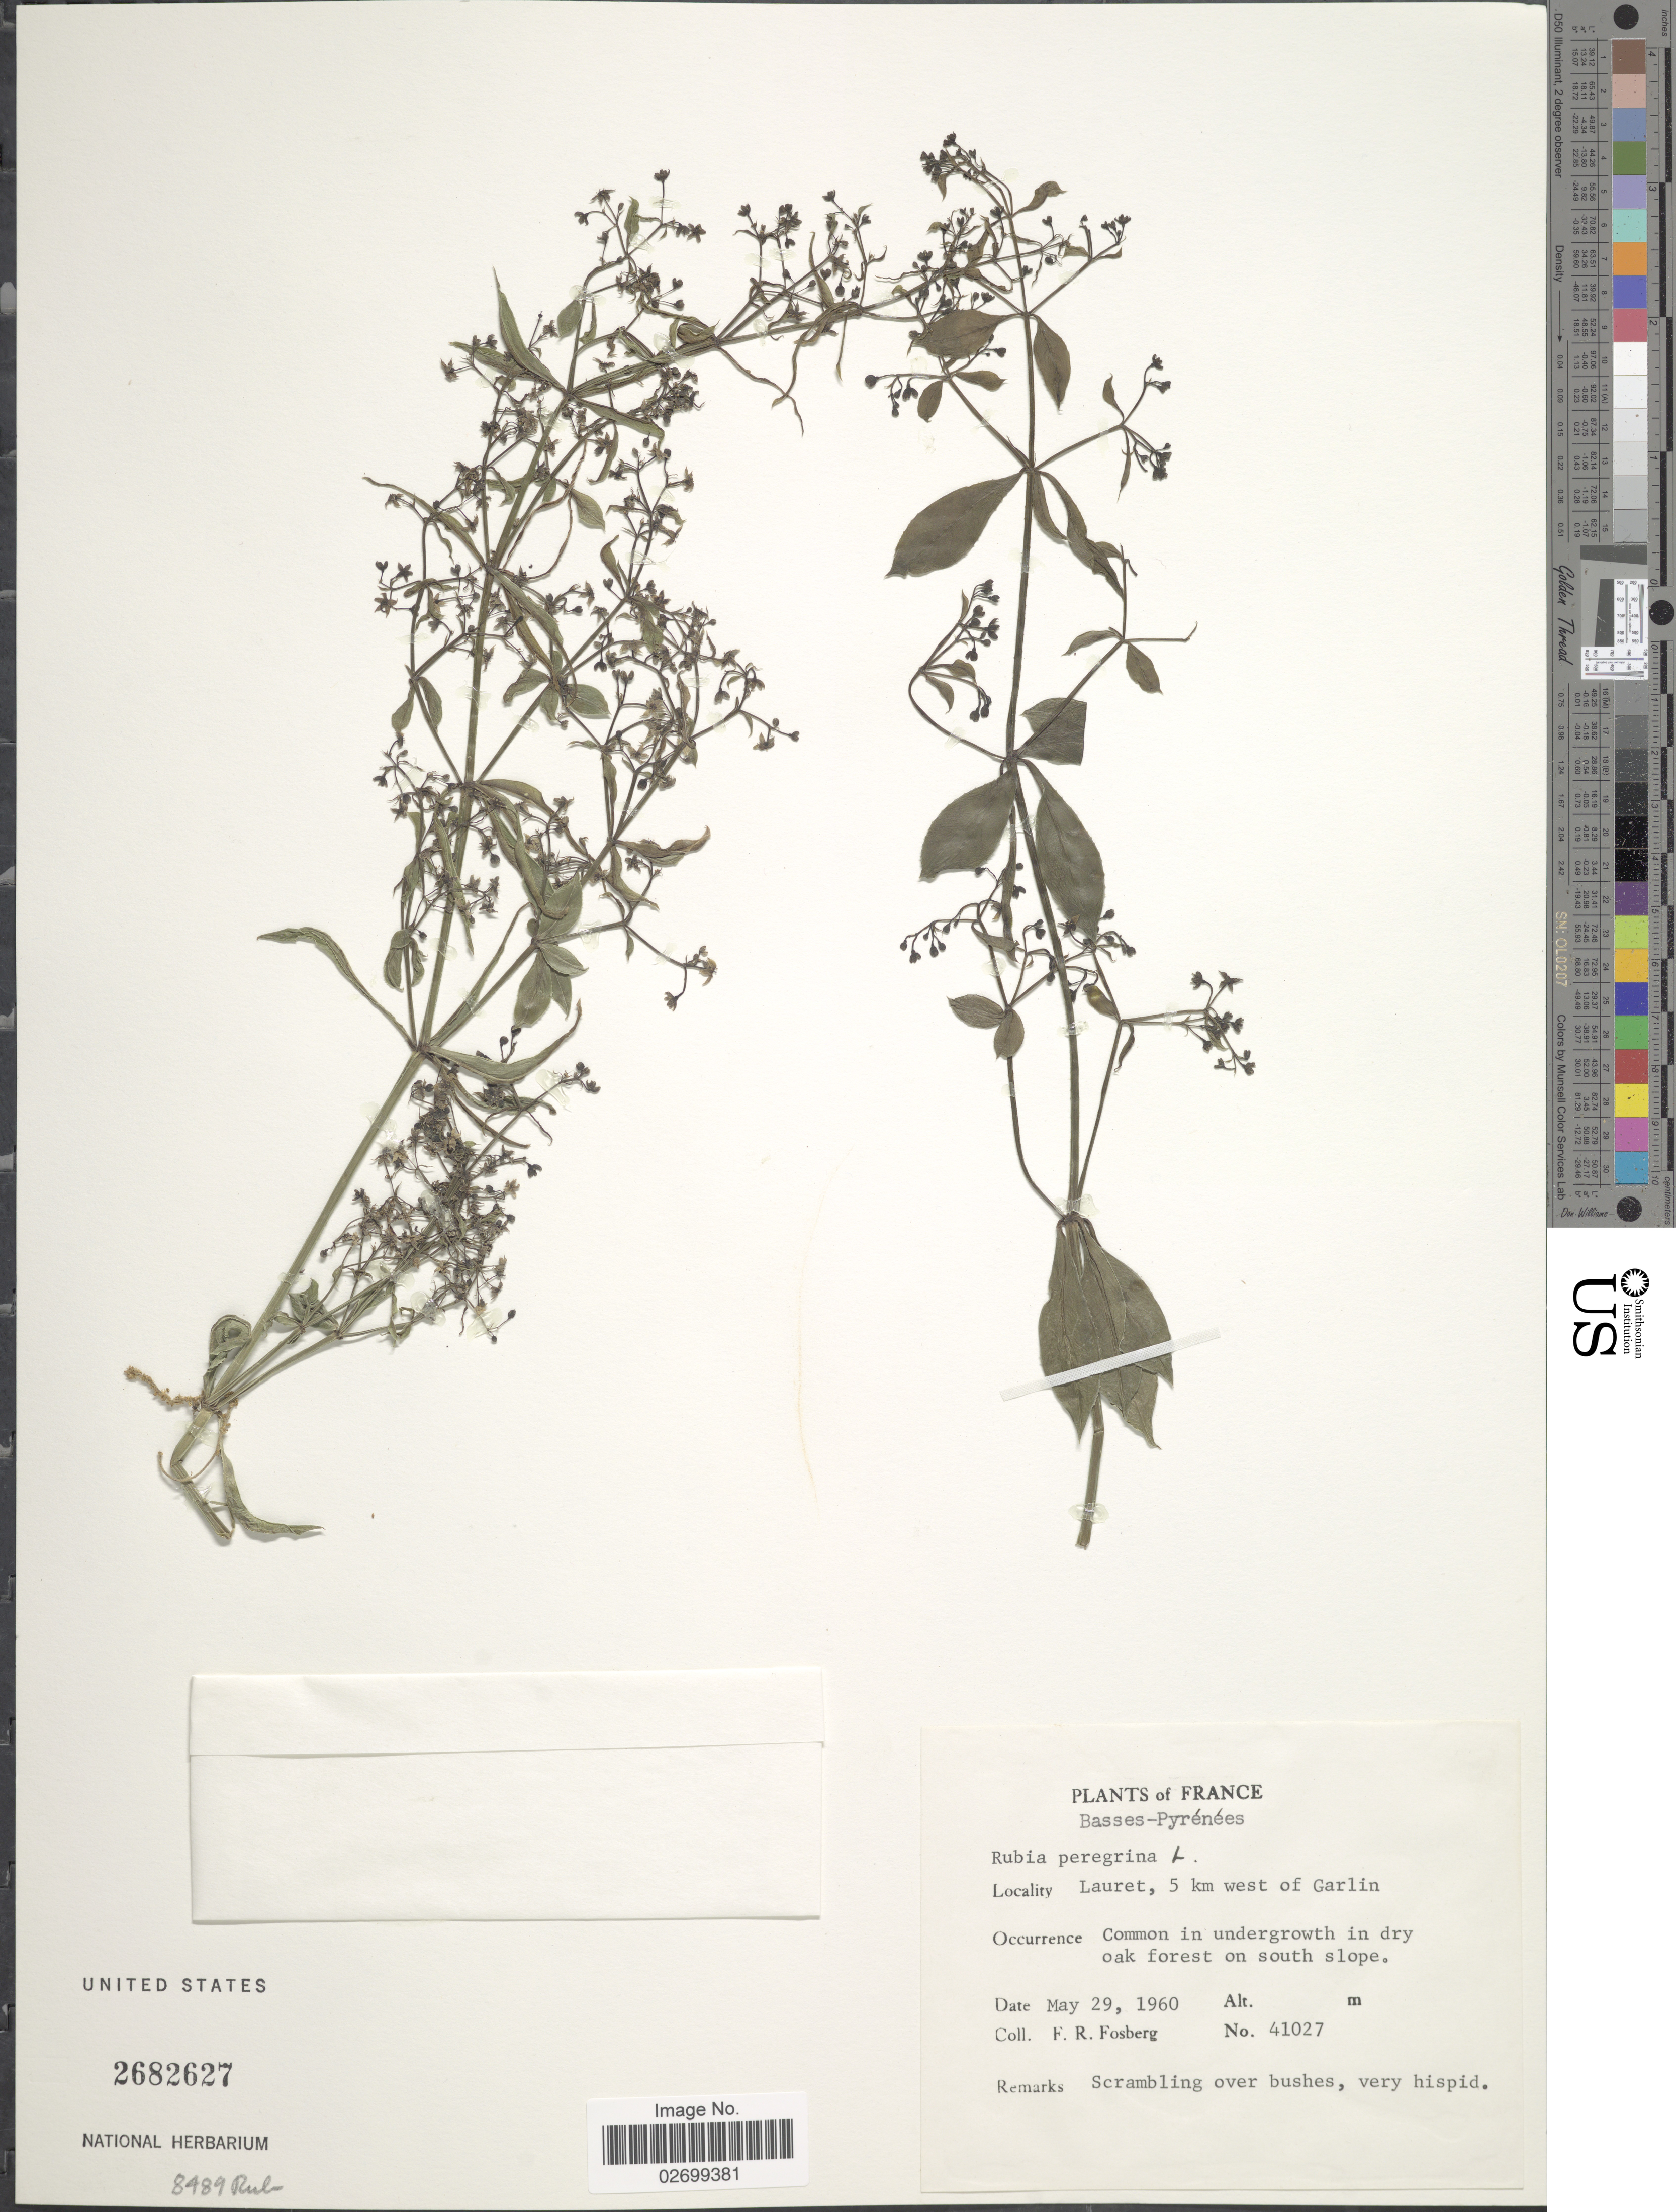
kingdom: Plantae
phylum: Tracheophyta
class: Magnoliopsida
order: Gentianales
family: Rubiaceae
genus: Rubia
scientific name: Rubia peregrina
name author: L.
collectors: F. R. Fosberg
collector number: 41027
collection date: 1960-05-29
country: France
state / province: Nouvelle-Aquitaine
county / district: Landes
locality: Basses-Pyrenees, Lauret, 5 km west of Garlin, in dry oak forest on south slope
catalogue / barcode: US 2682627-2